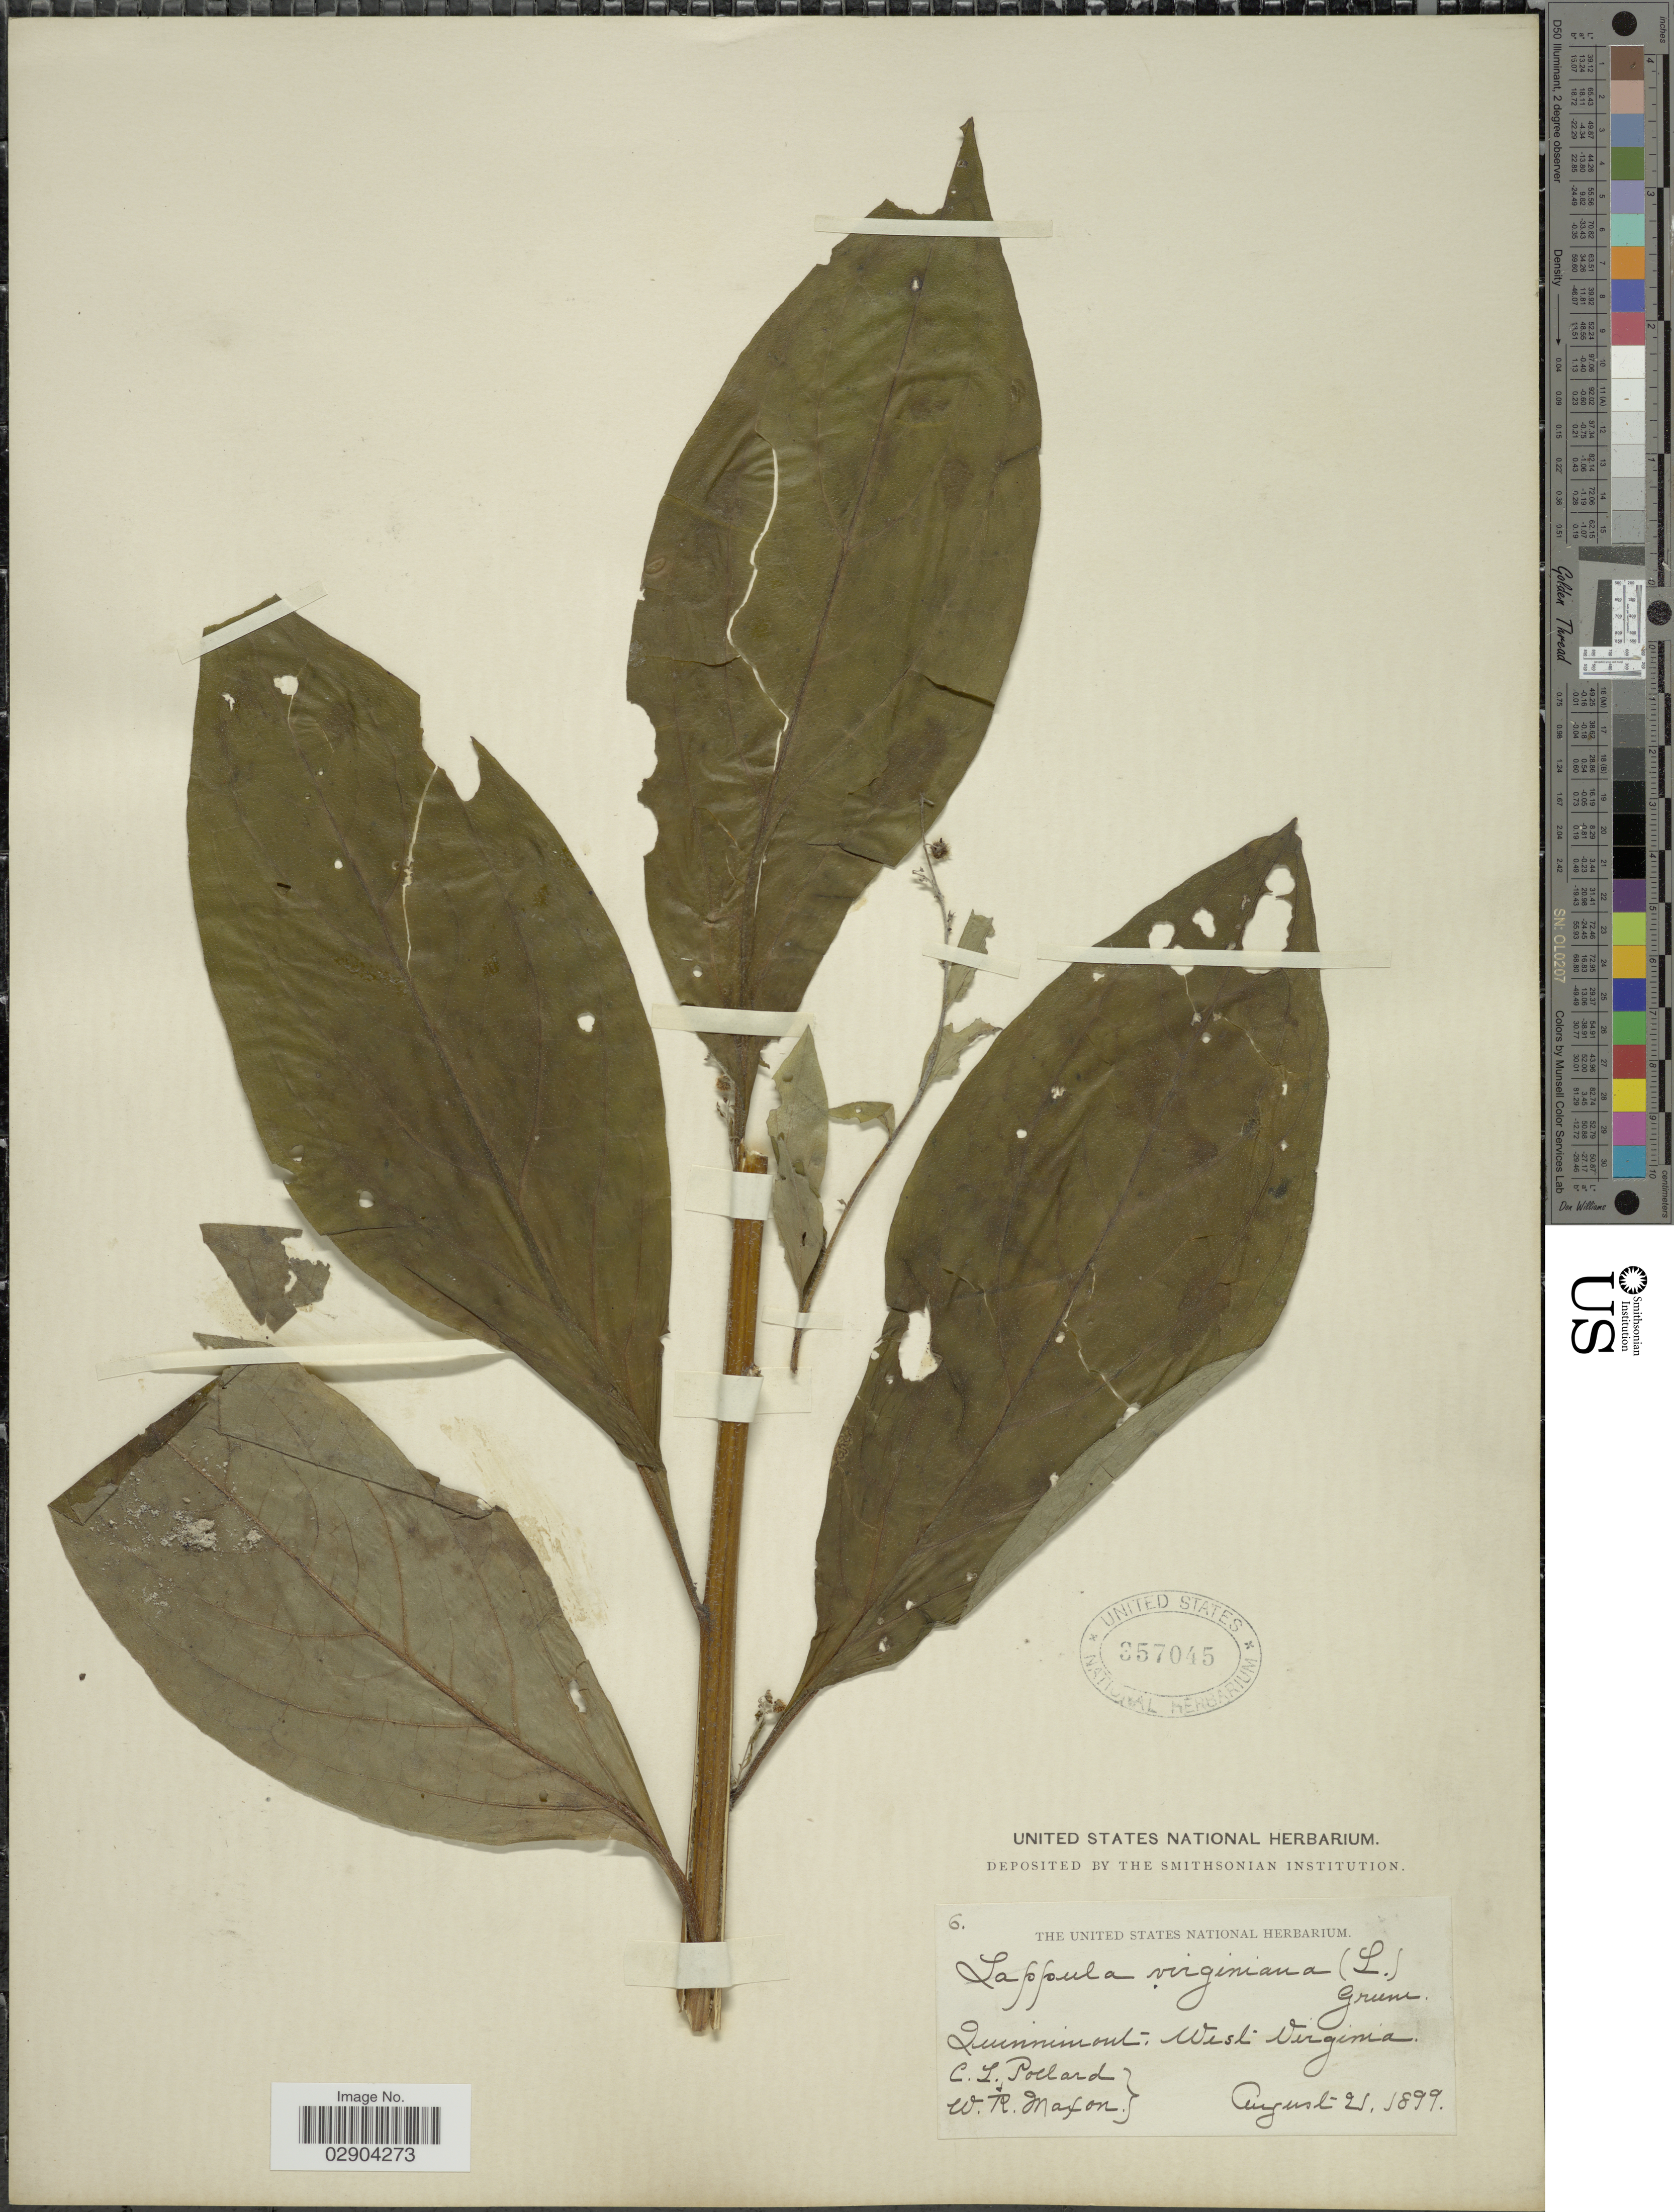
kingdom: Plantae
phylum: Tracheophyta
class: Magnoliopsida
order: Boraginales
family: Boraginaceae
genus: Hackelia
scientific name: Hackelia virginiana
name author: (L.) I.M. Johnst.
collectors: C. L. Pollard & W. R. Maxon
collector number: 6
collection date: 1899-08-21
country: United States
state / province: West Virginia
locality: Quinnimont.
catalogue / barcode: US 357045